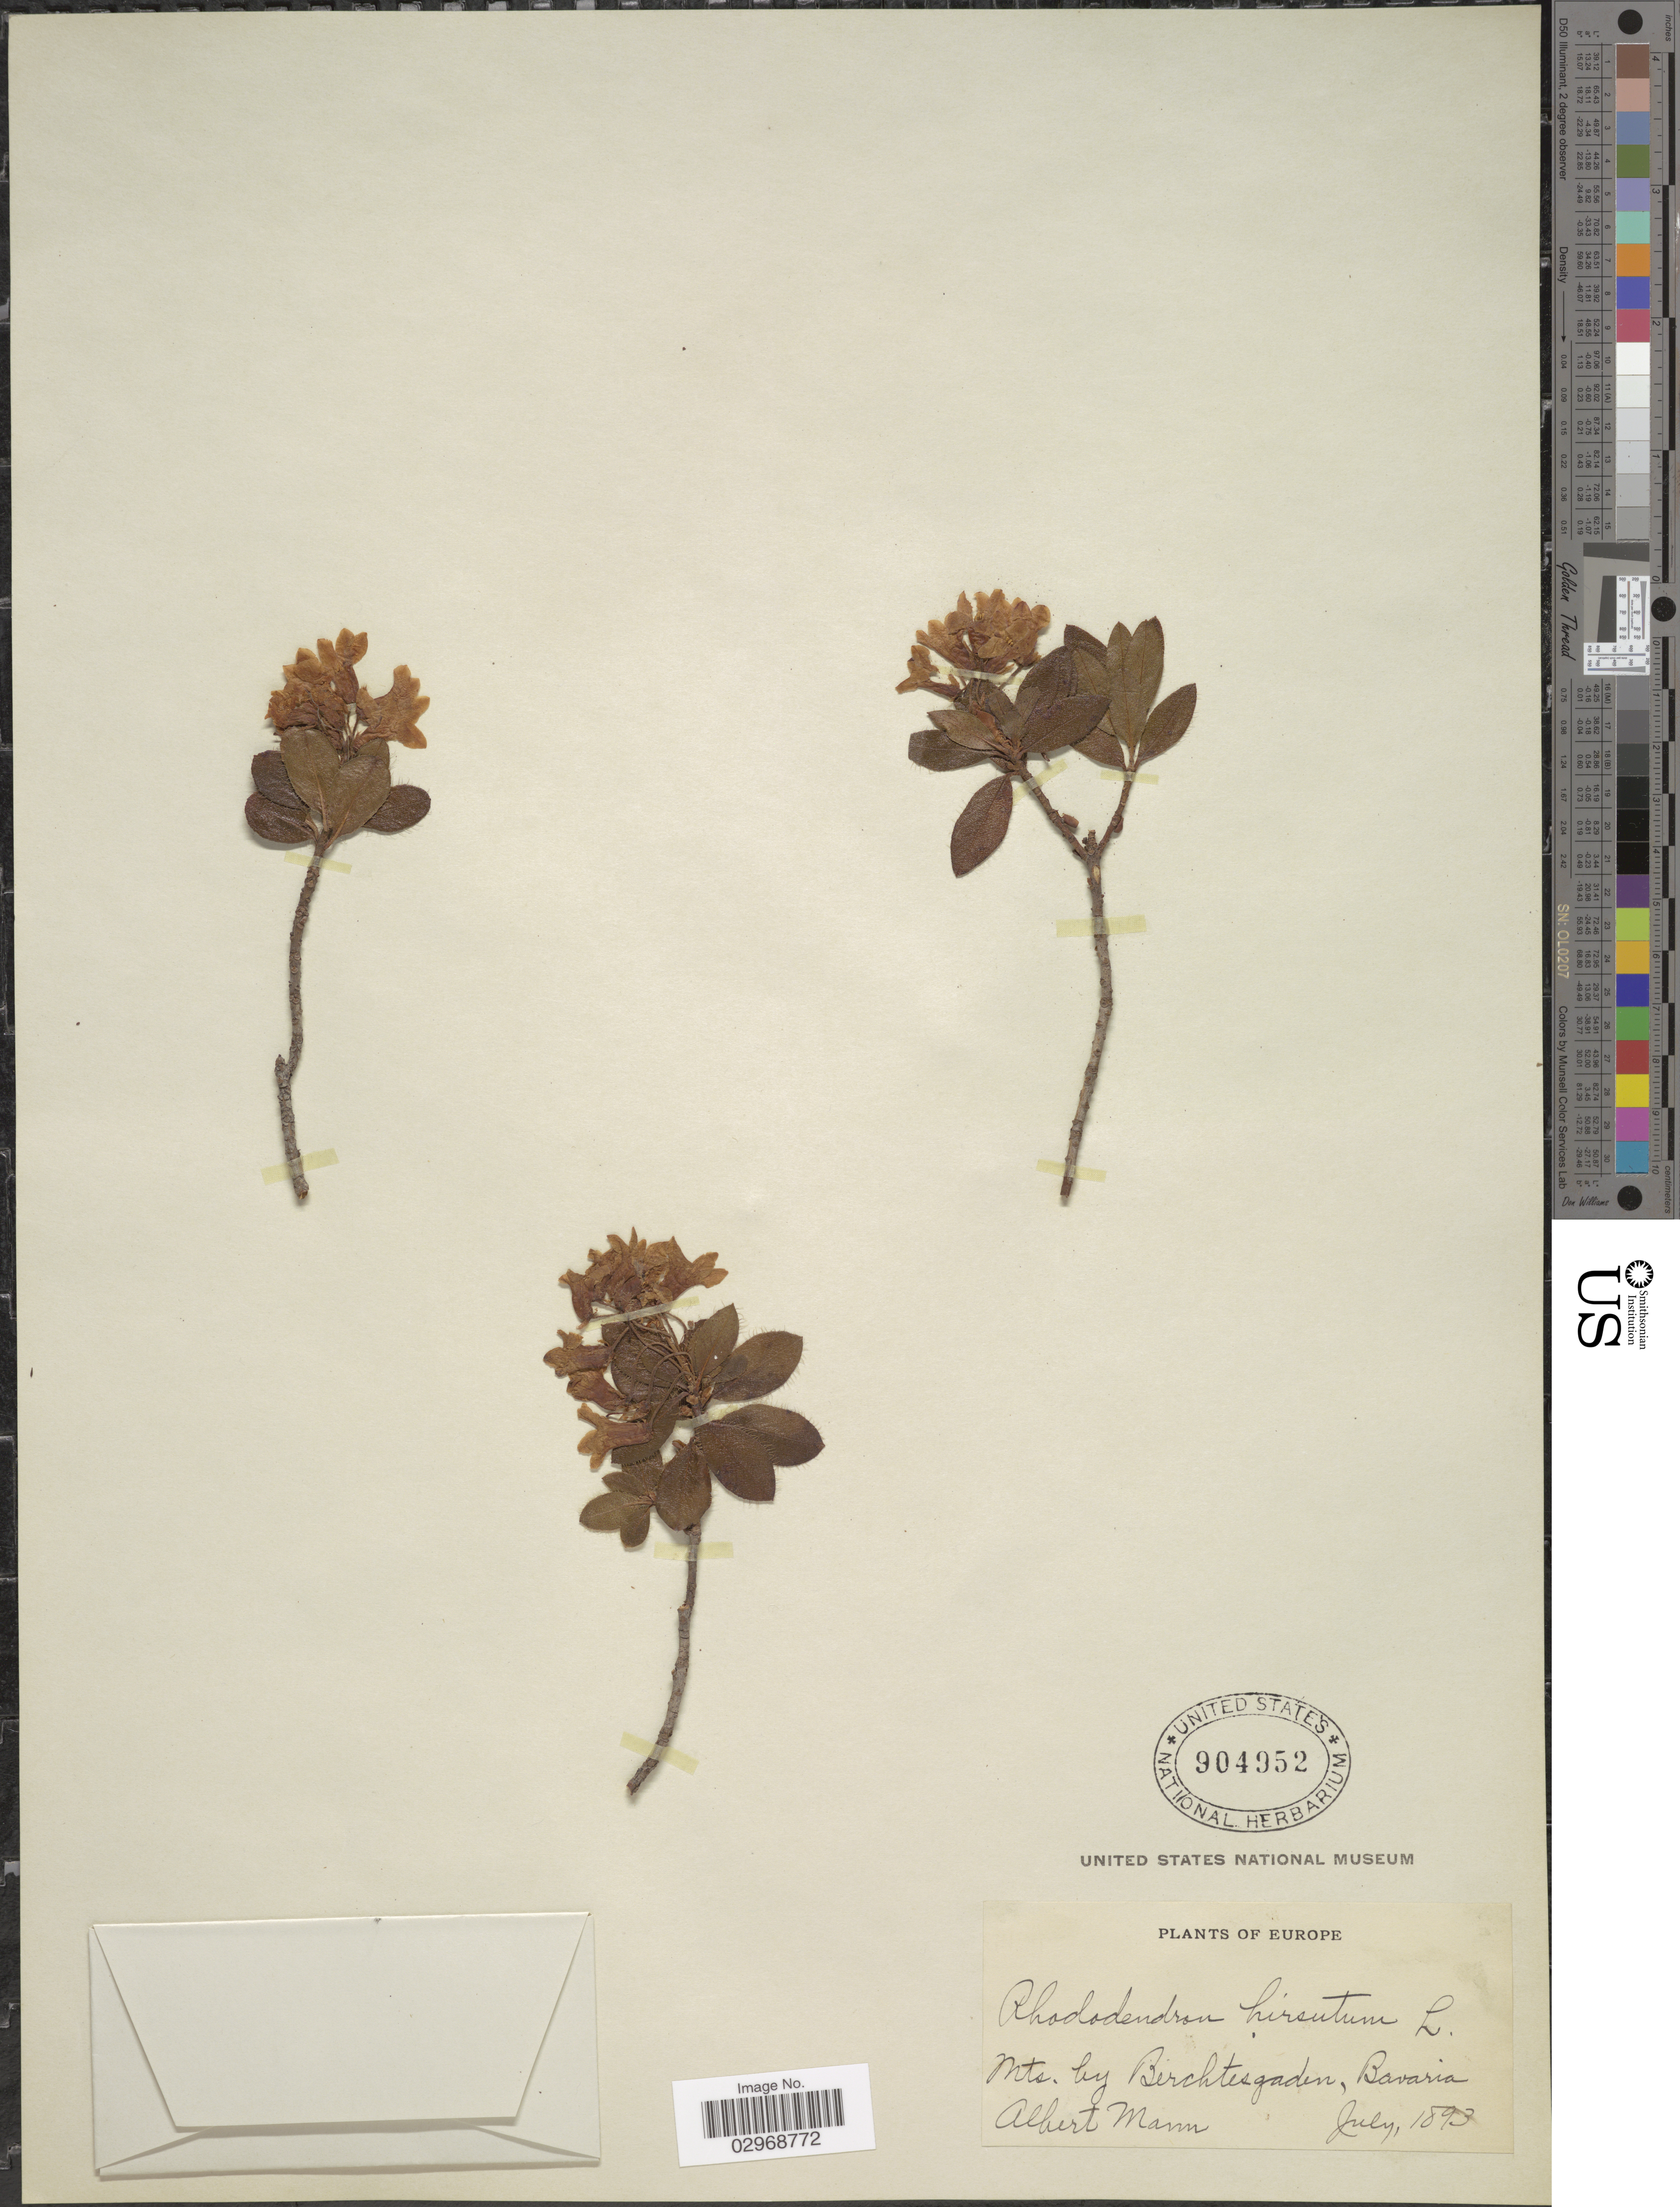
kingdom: Plantae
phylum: Tracheophyta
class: Magnoliopsida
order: Ericales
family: Ericaceae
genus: Rhododendron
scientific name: Rhododendron hirsutum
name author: L.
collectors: A. Mann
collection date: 1893-07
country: Germany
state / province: Bayern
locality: Mts. by Berchtesgaden, Bavaria.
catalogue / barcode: US 904952